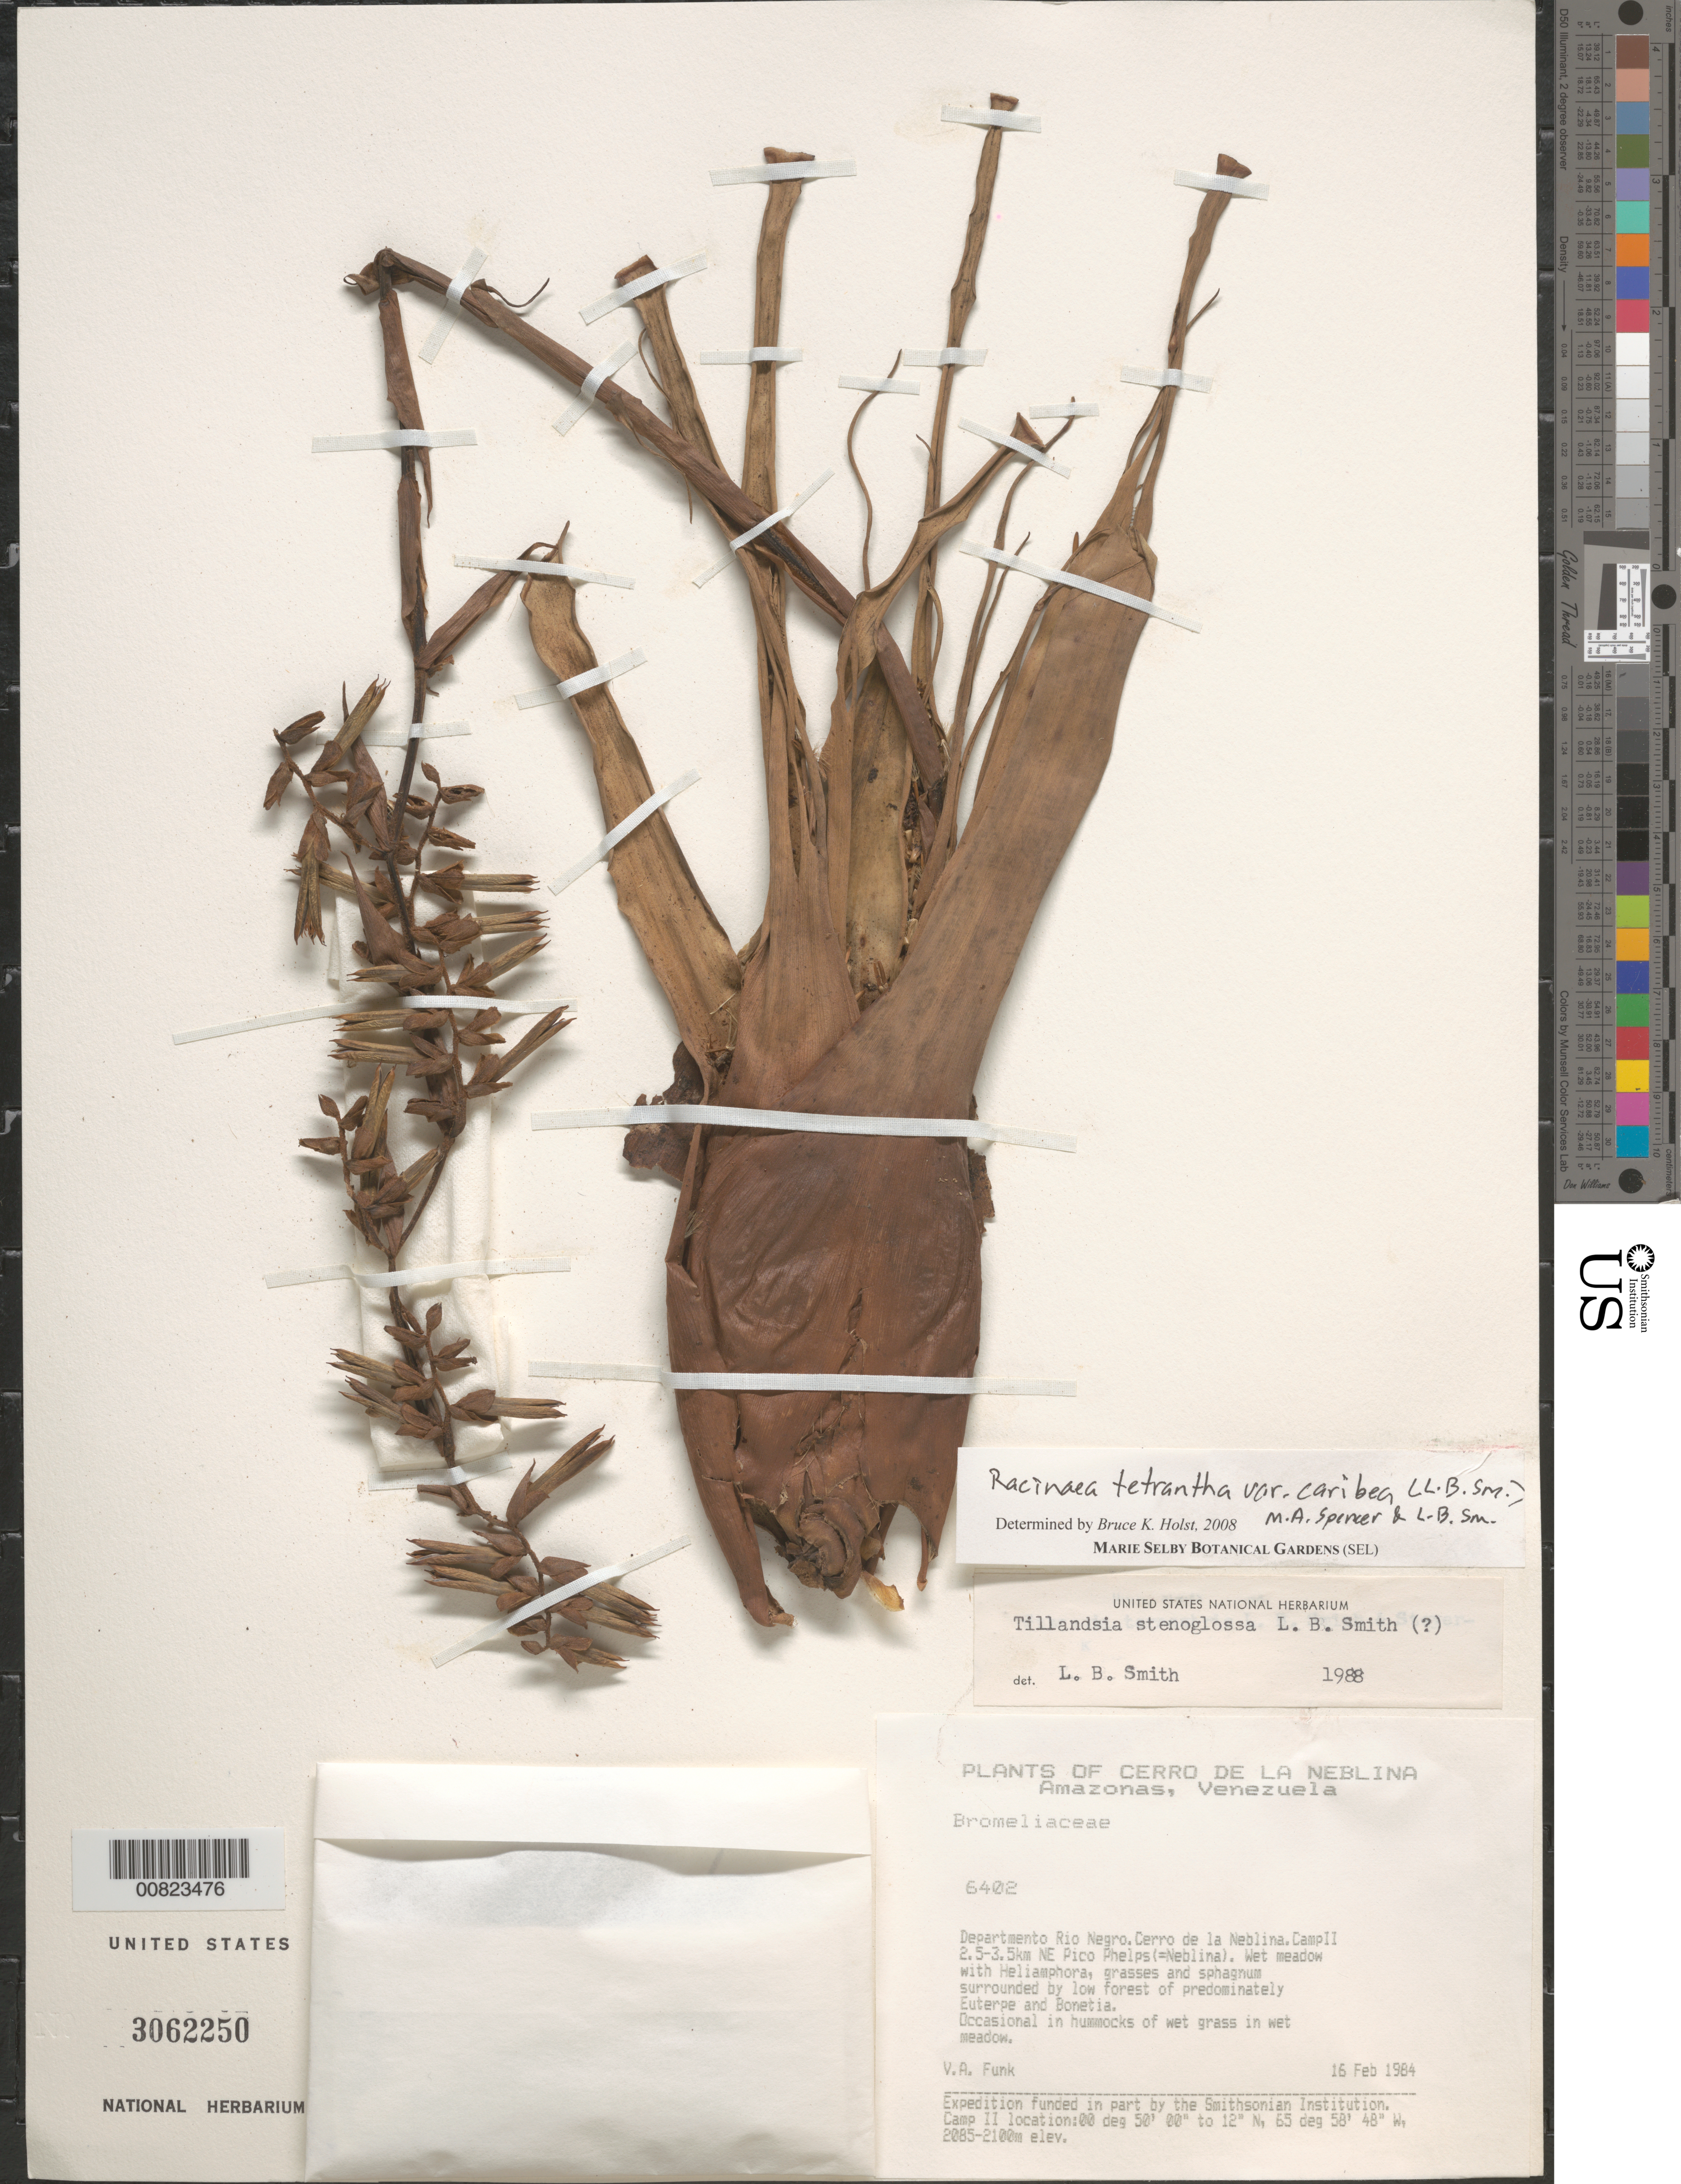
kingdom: Plantae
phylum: Tracheophyta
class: Liliopsida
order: Poales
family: Bromeliaceae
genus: Racinaea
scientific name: Racinaea tetrantha var. caribaea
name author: (L.B. Sm.) M.A. Spencer & L.B. Sm.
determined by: Holst, Bruce K.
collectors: V. Funk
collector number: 6402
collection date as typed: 16-Feb-84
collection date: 1984-02-16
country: Venezuela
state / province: Amazonas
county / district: Río Negro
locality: Cerro de la Neblina, Camp II 2.5-3.5 km NE Pico Phelps (=Neblina)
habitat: Wet meadow surrounded by low forest; in hummocks of wet grass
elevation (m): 2085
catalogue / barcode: US 3062250